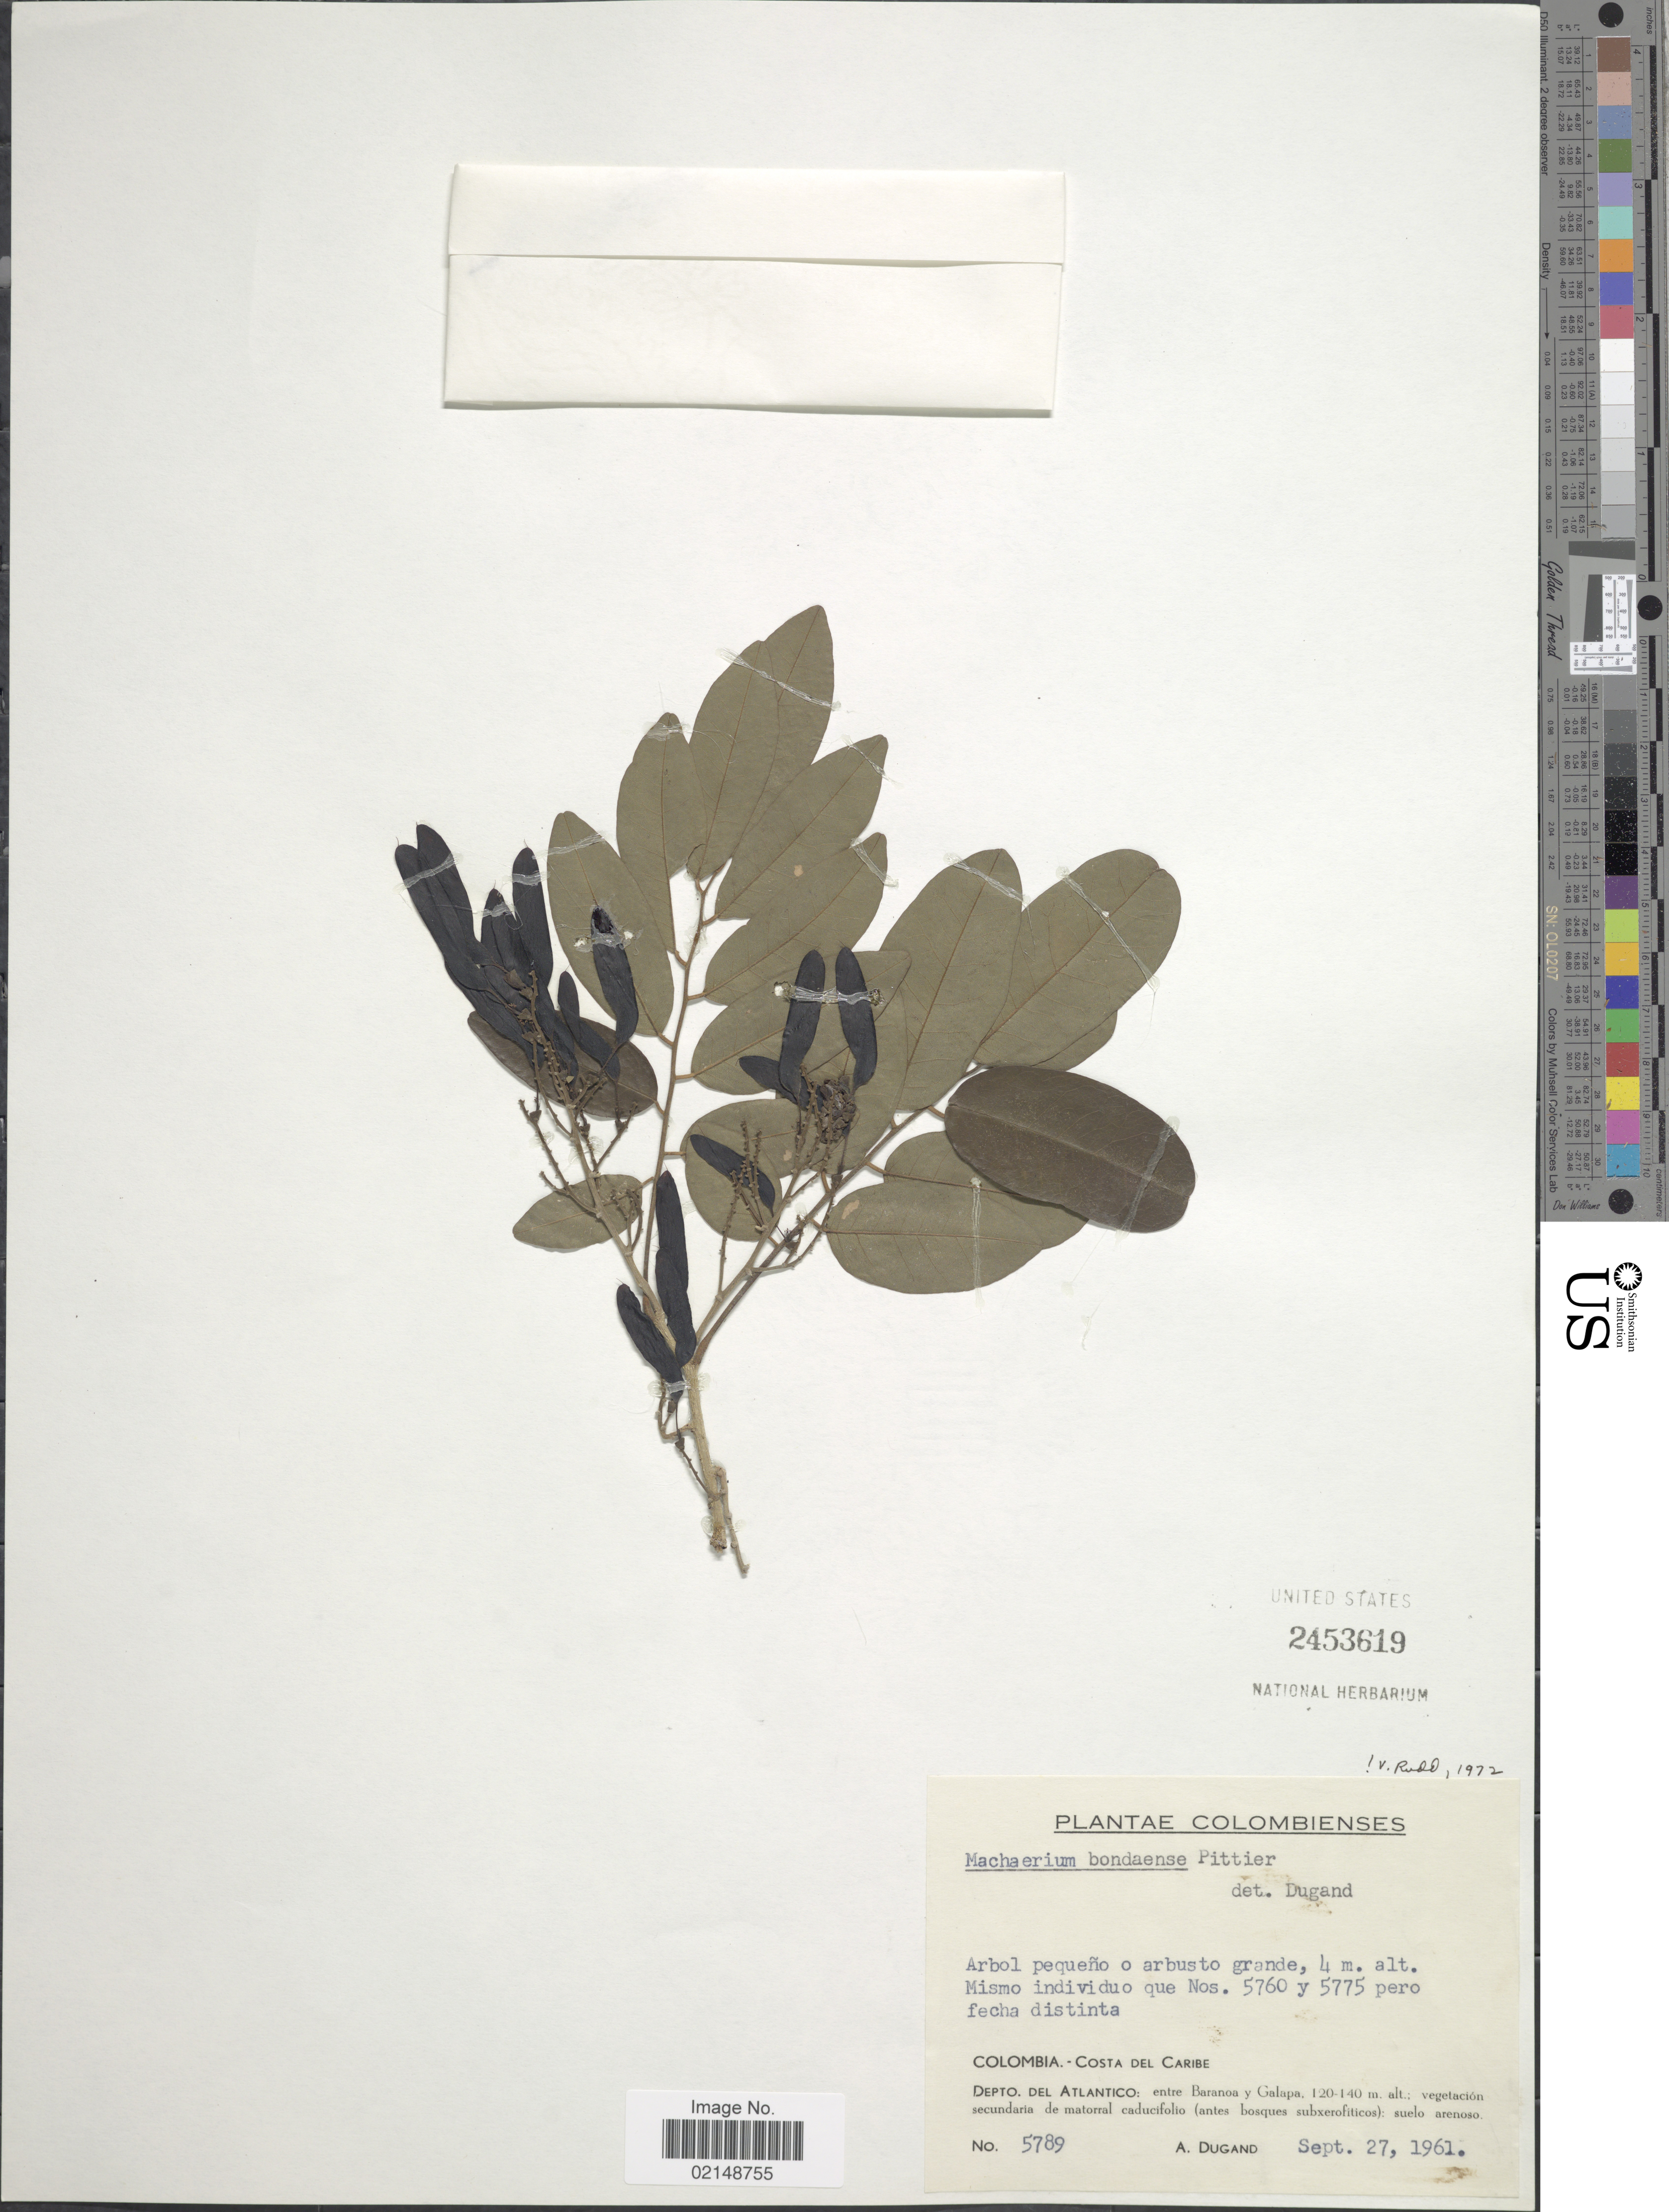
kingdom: Plantae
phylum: Tracheophyta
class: Magnoliopsida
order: Fabales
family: Fabaceae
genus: Machaerium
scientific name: Machaerium bondaense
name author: Pittier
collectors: A. Dugand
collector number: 5789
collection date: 1961-09-27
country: Colombia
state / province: Atlántico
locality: Costa del Caribe, entre Baranoa y Galapa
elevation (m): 120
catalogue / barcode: US 2453619